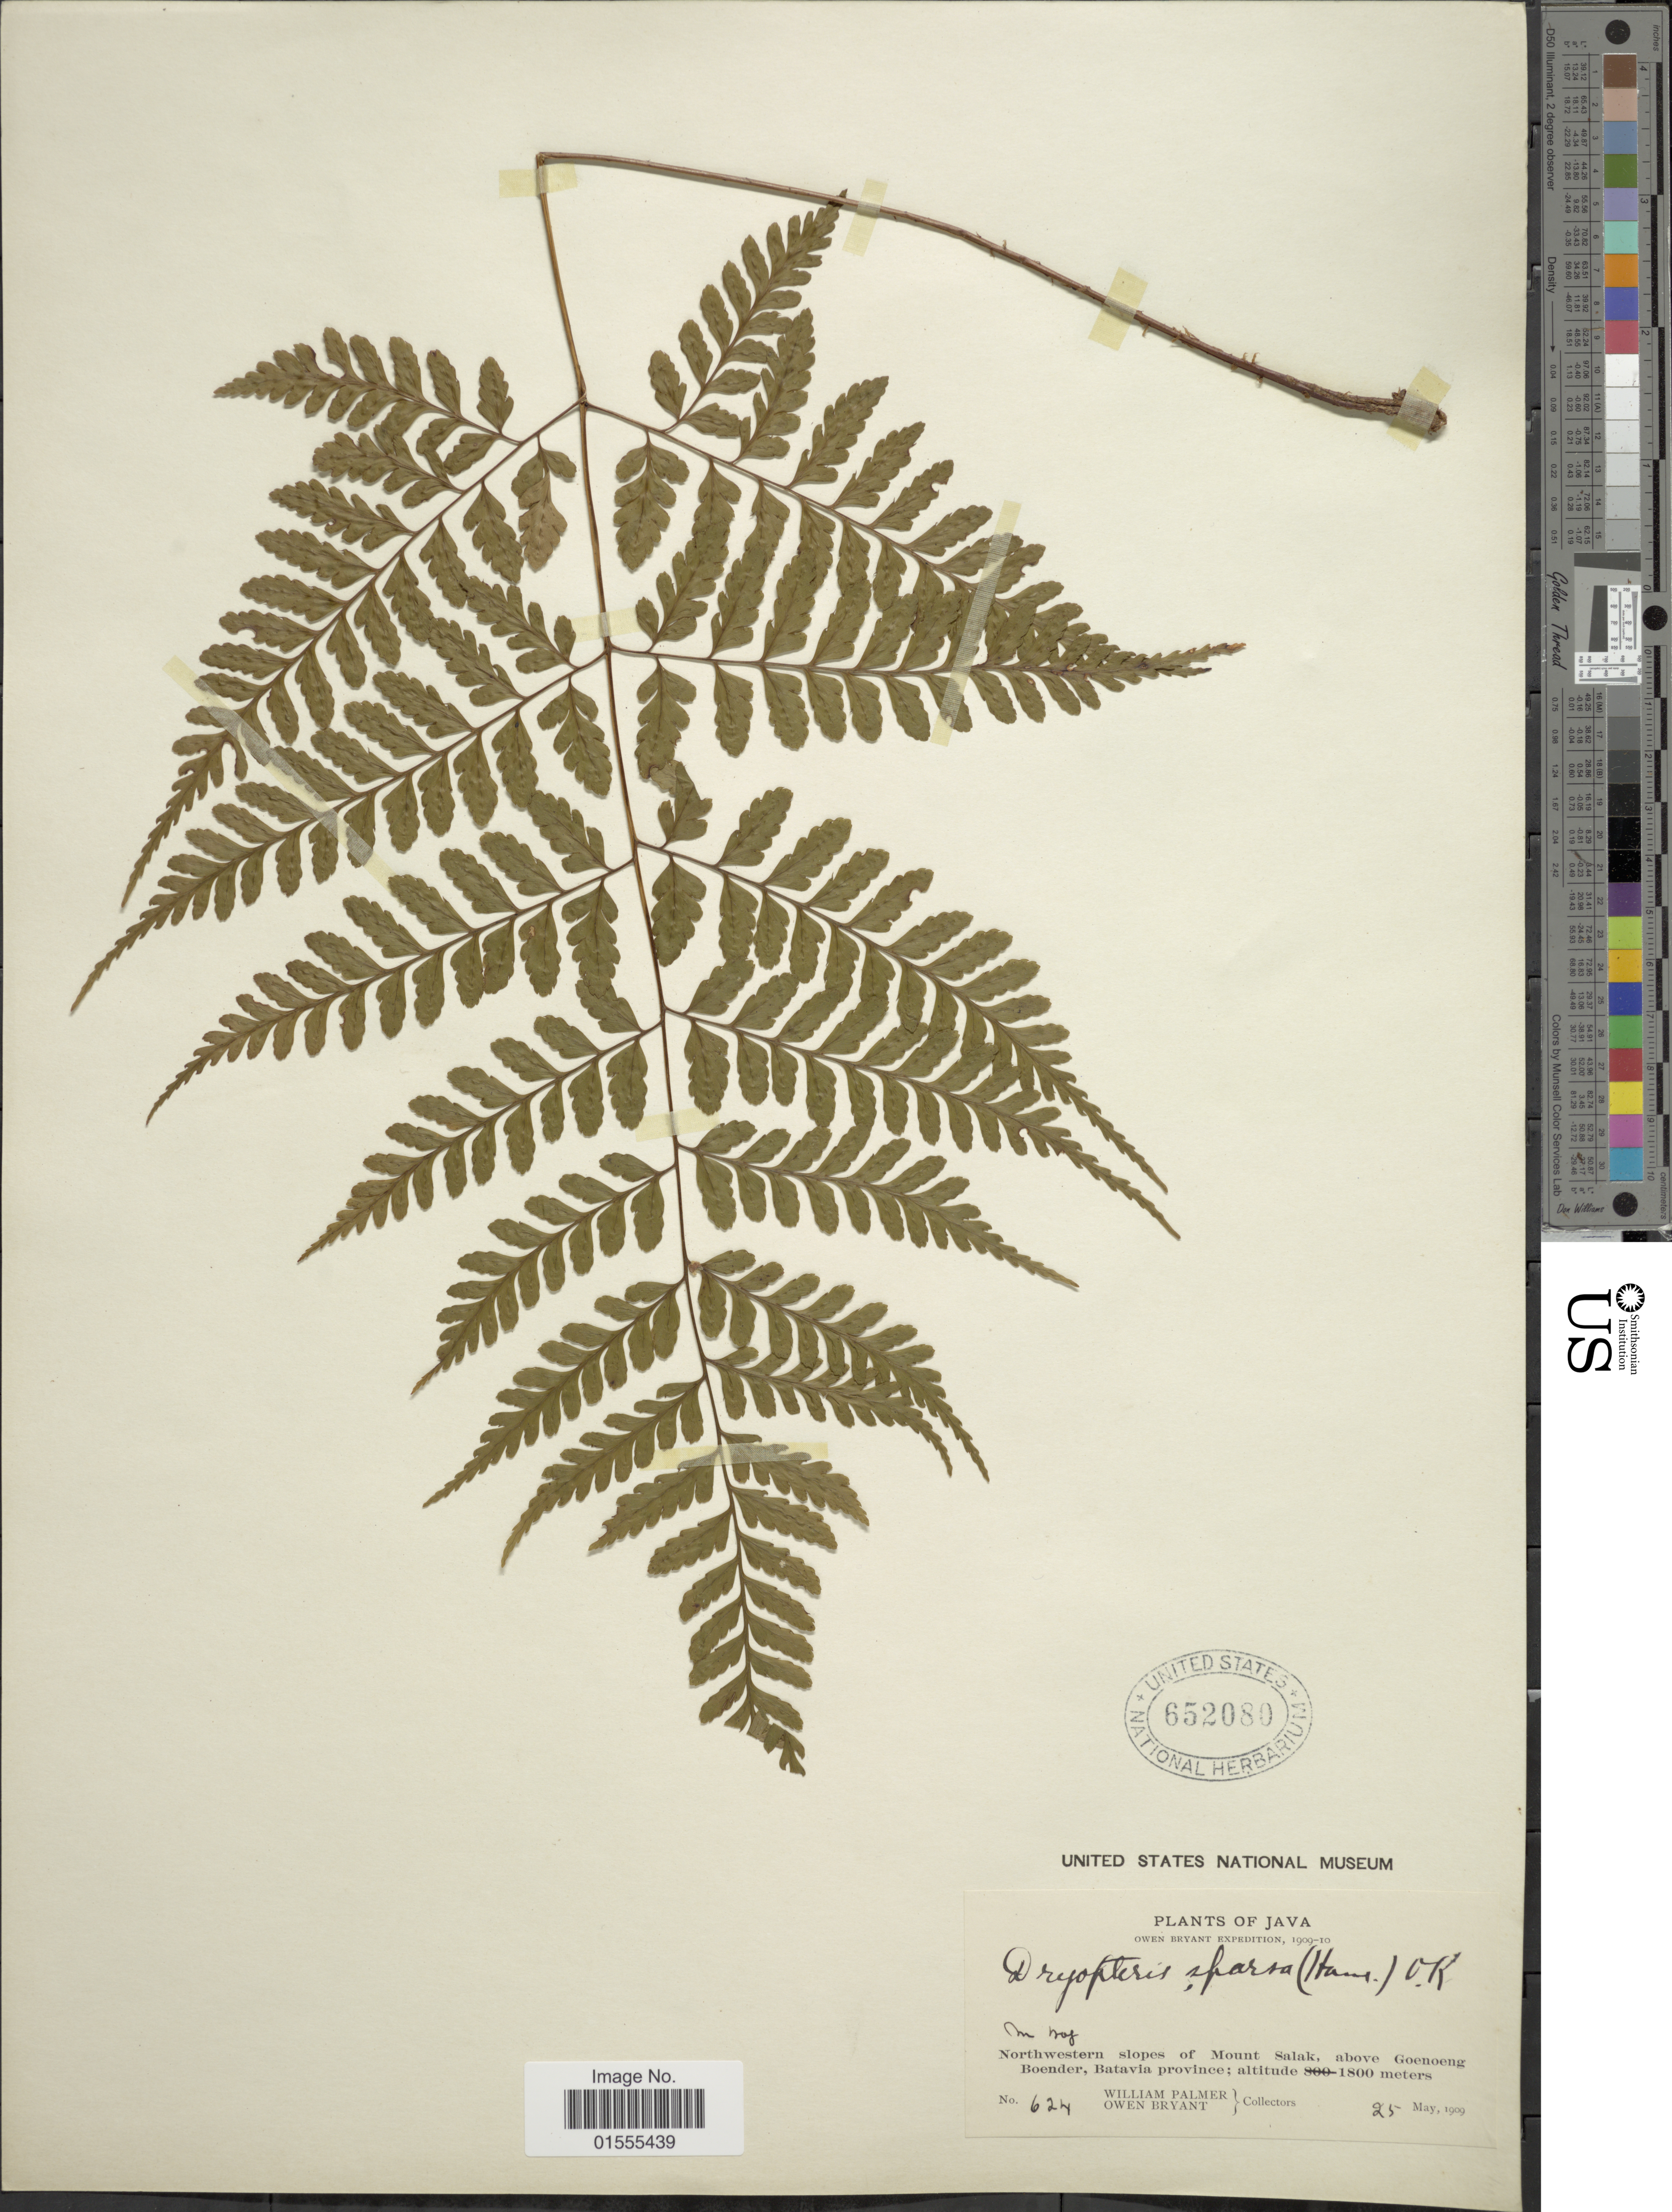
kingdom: Plantae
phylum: Tracheophyta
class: Polypodiopsida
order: Polypodiales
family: Dryopteridaceae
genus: Dryopteris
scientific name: Dryopteris sparsa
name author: (D. Don) Kuntze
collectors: W. Palmer & O. Bryant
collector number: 624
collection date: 1909-05-25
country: Indonesia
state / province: Java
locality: Northwestern slopes of Mount Salak, above Goenoeng Boender, Batavia province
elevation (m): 1800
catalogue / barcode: US 652080